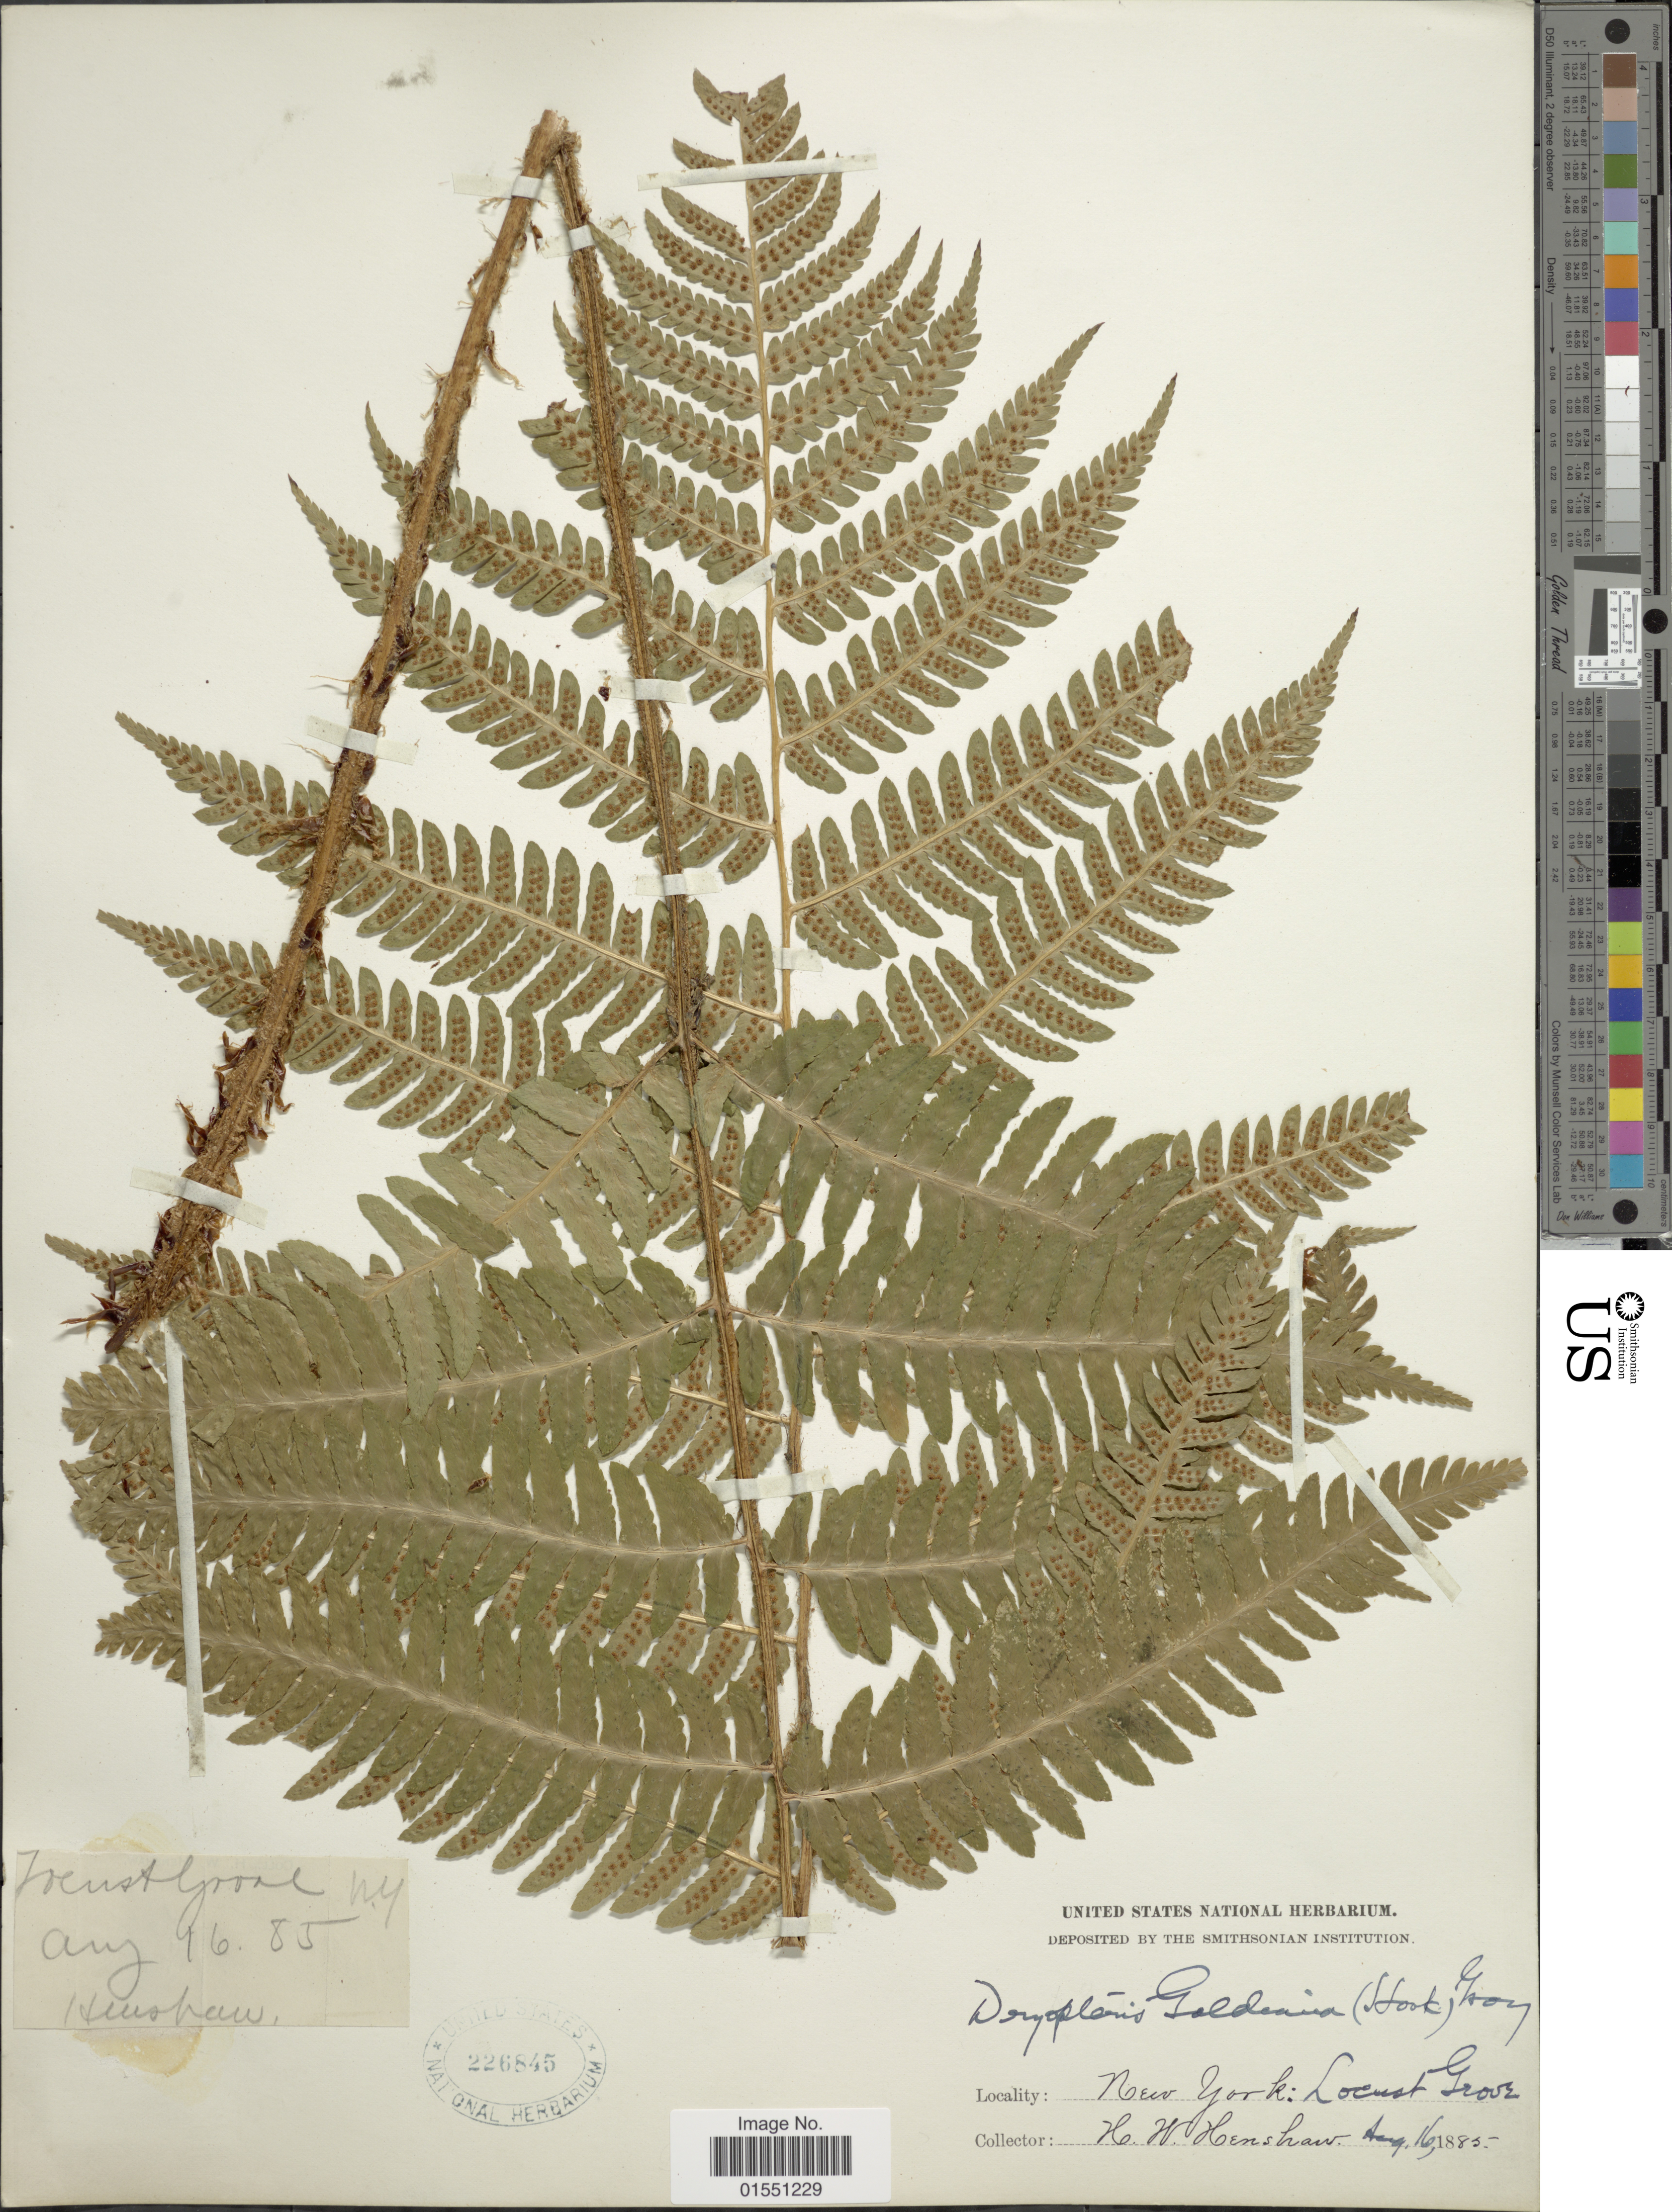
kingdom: Plantae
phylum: Tracheophyta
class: Polypodiopsida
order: Polypodiales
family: Dryopteridaceae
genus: Dryopteris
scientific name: Dryopteris goldiana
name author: (Hook. ex Goldie) A. Gray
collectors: H. Henshaw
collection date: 1885-08-16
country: United States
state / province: New York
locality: Locust Grove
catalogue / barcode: US 226845